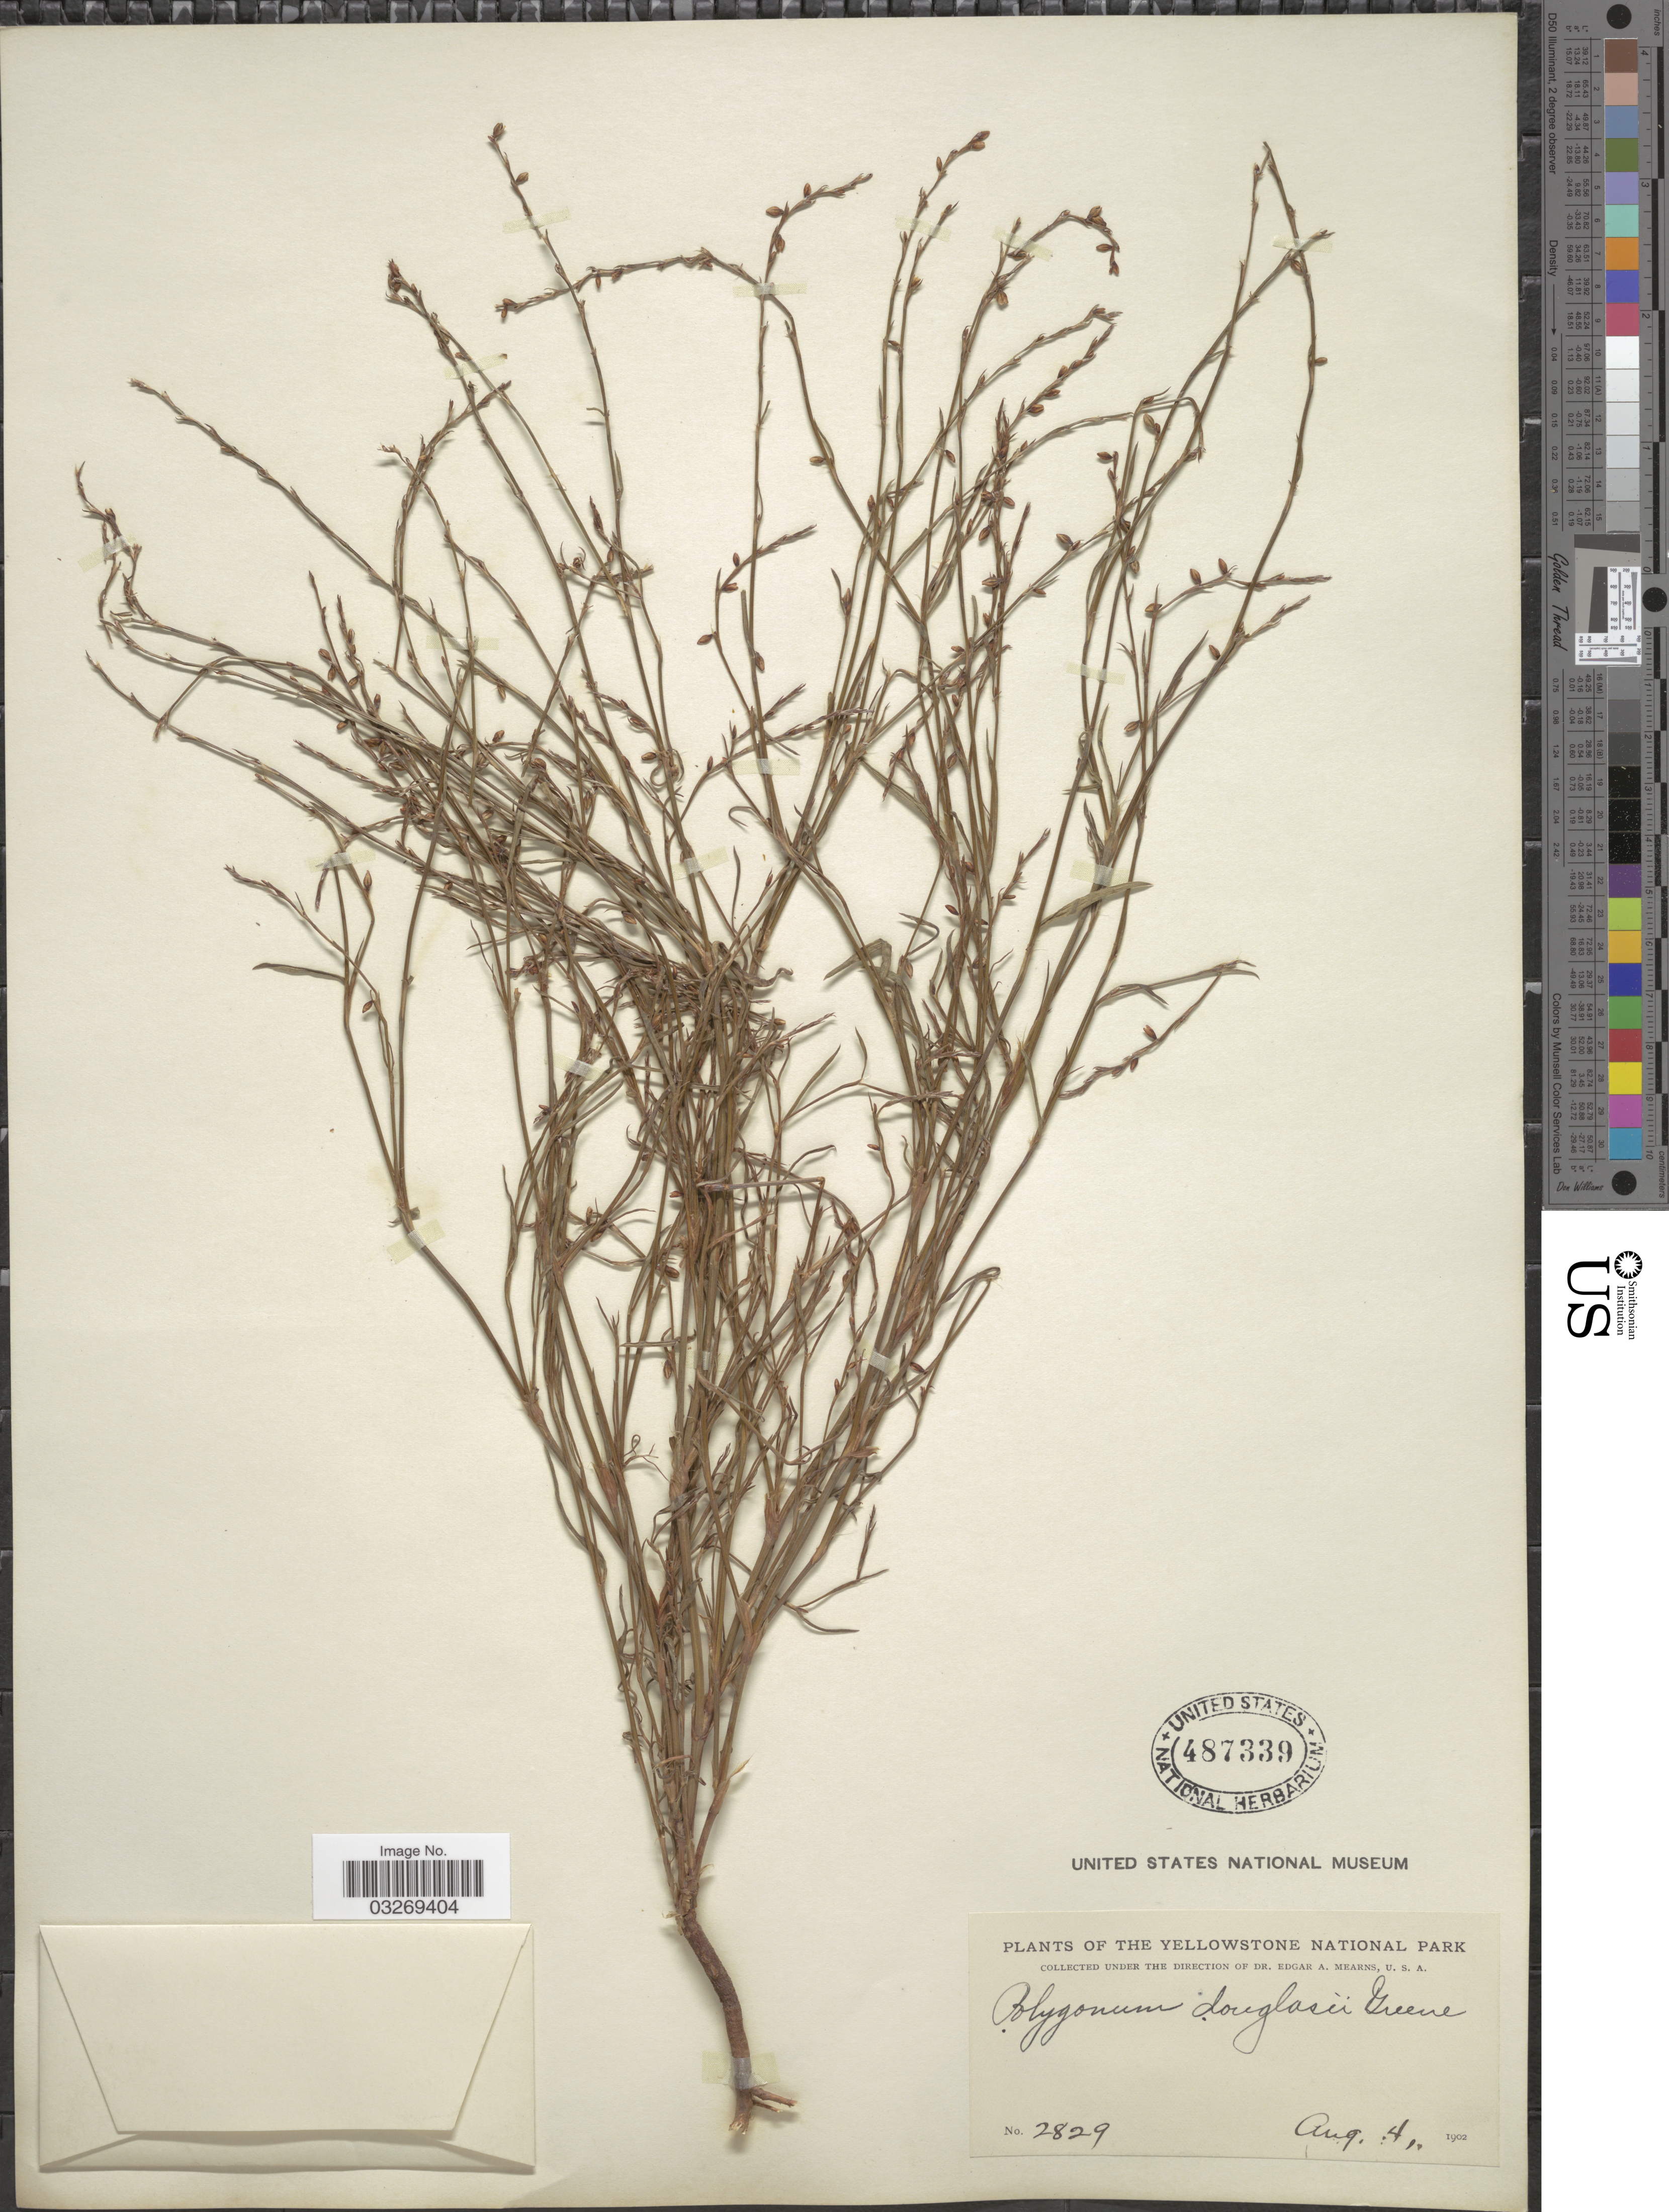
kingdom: Plantae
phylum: Tracheophyta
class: Magnoliopsida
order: Caryophyllales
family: Polygonaceae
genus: Polygonum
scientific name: Polygonum douglasii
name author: Greene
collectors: E. A. Mearns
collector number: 2829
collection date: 1902-08-04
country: United States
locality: The Yellowstone National Park.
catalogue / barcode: US 487339